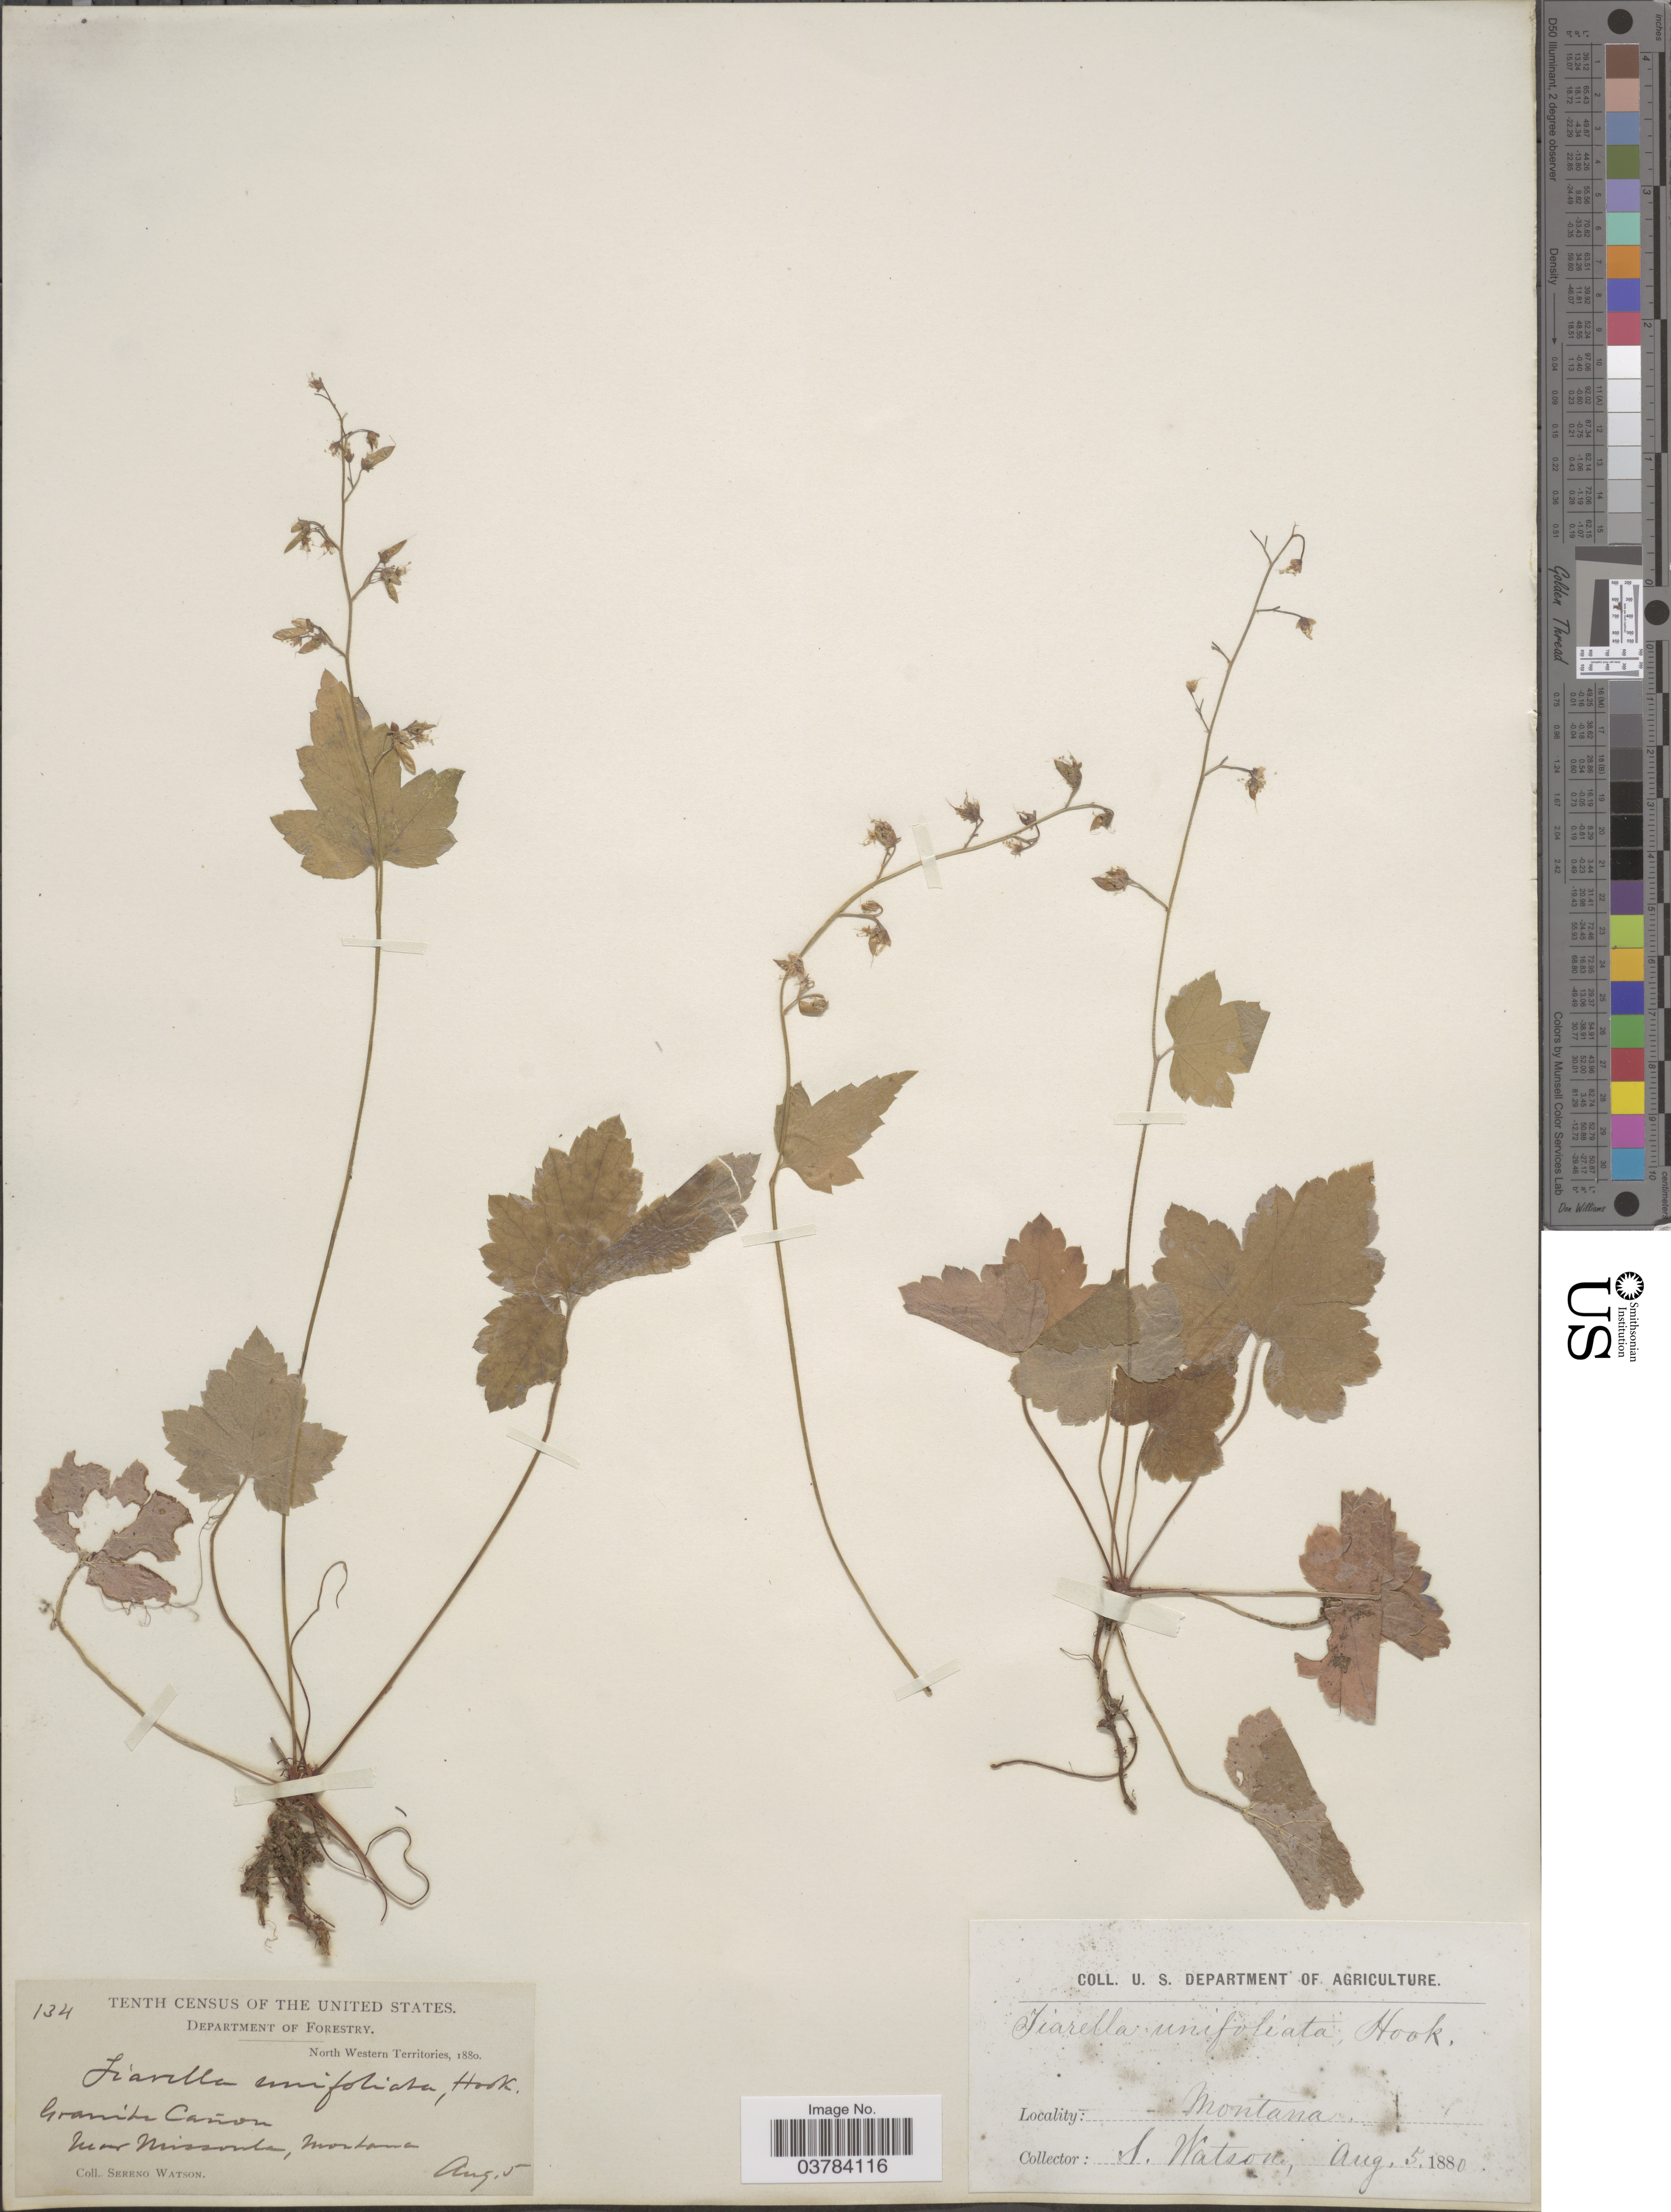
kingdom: Plantae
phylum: Tracheophyta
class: Magnoliopsida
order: Saxifragales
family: Saxifragaceae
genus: Tiarella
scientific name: Tiarella unifoliata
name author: Hook.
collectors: S. Watson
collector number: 134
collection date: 1880-08-05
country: United States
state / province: Montana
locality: Granite Cañon. Near Missoula.